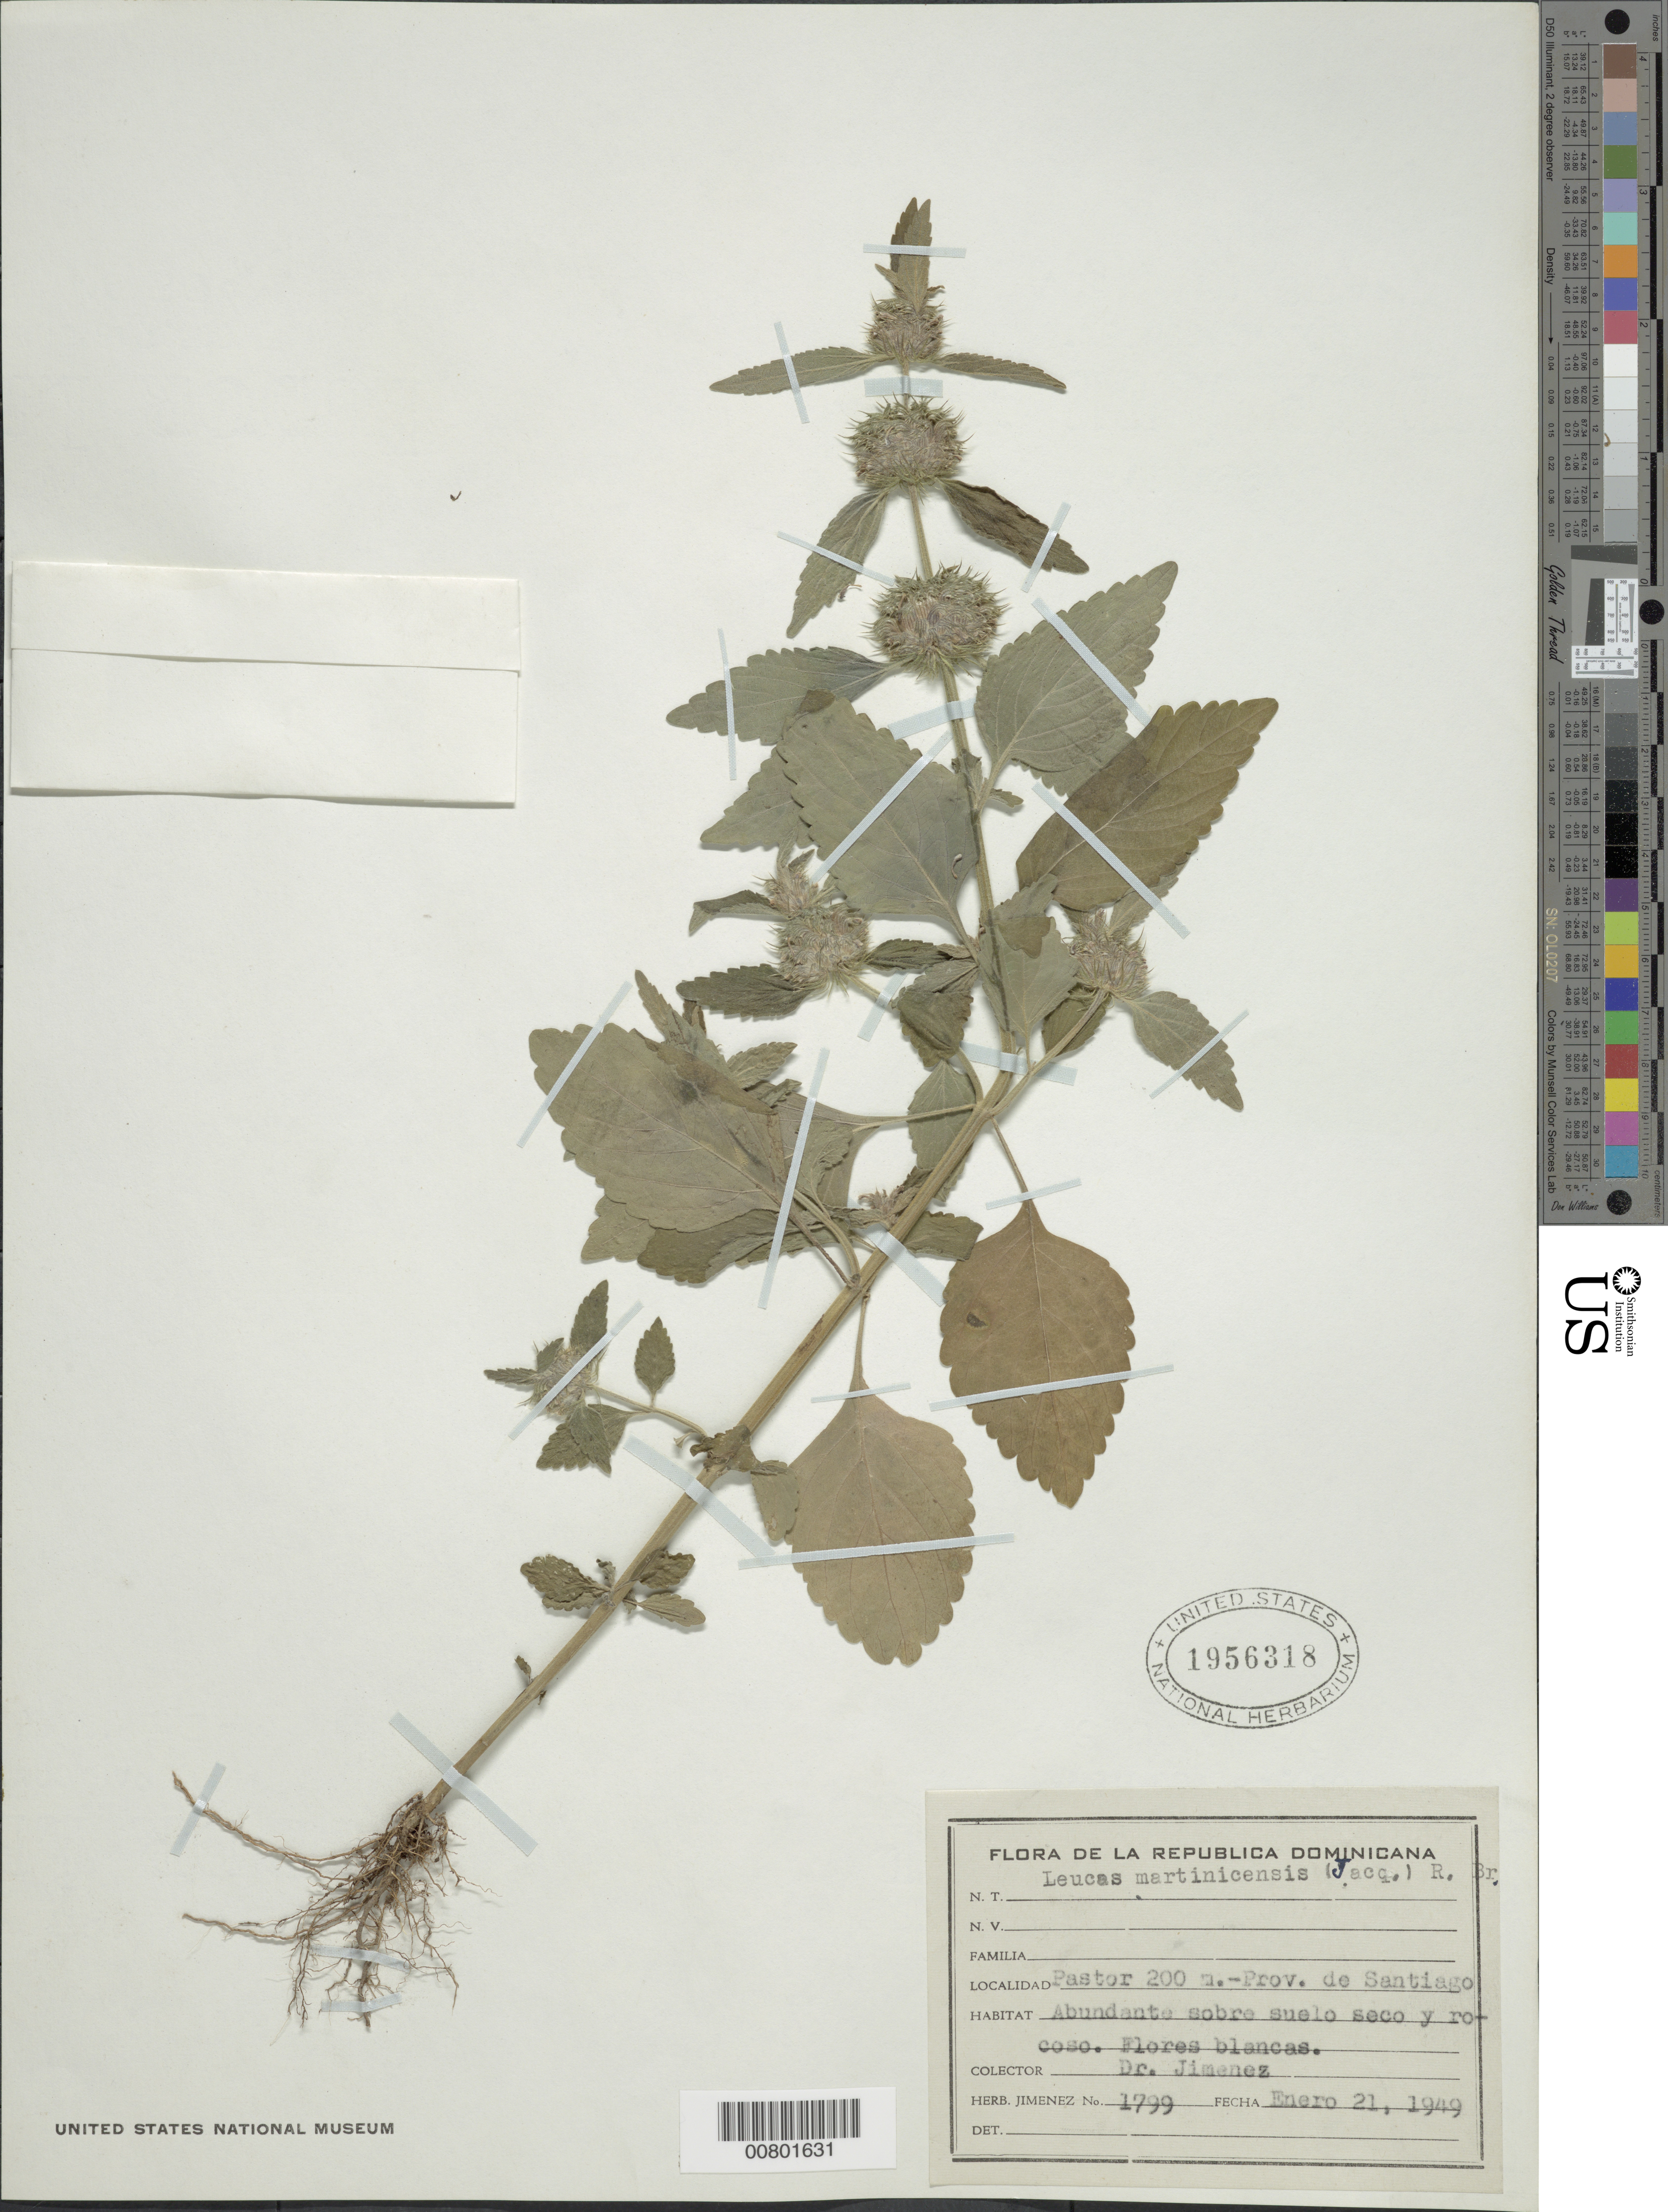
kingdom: Plantae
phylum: Tracheophyta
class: Magnoliopsida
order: Lamiales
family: Lamiaceae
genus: Leucas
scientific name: Leucas martinicensis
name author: (Jacq.) R. Br.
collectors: J. J. Jiménez Almonte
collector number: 1799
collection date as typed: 21 Jan 1949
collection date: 1949-01-21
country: Dominican Republic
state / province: Santiago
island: Hispaniola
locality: Pastor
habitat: Dry, rocky soil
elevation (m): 200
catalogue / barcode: US 1956318